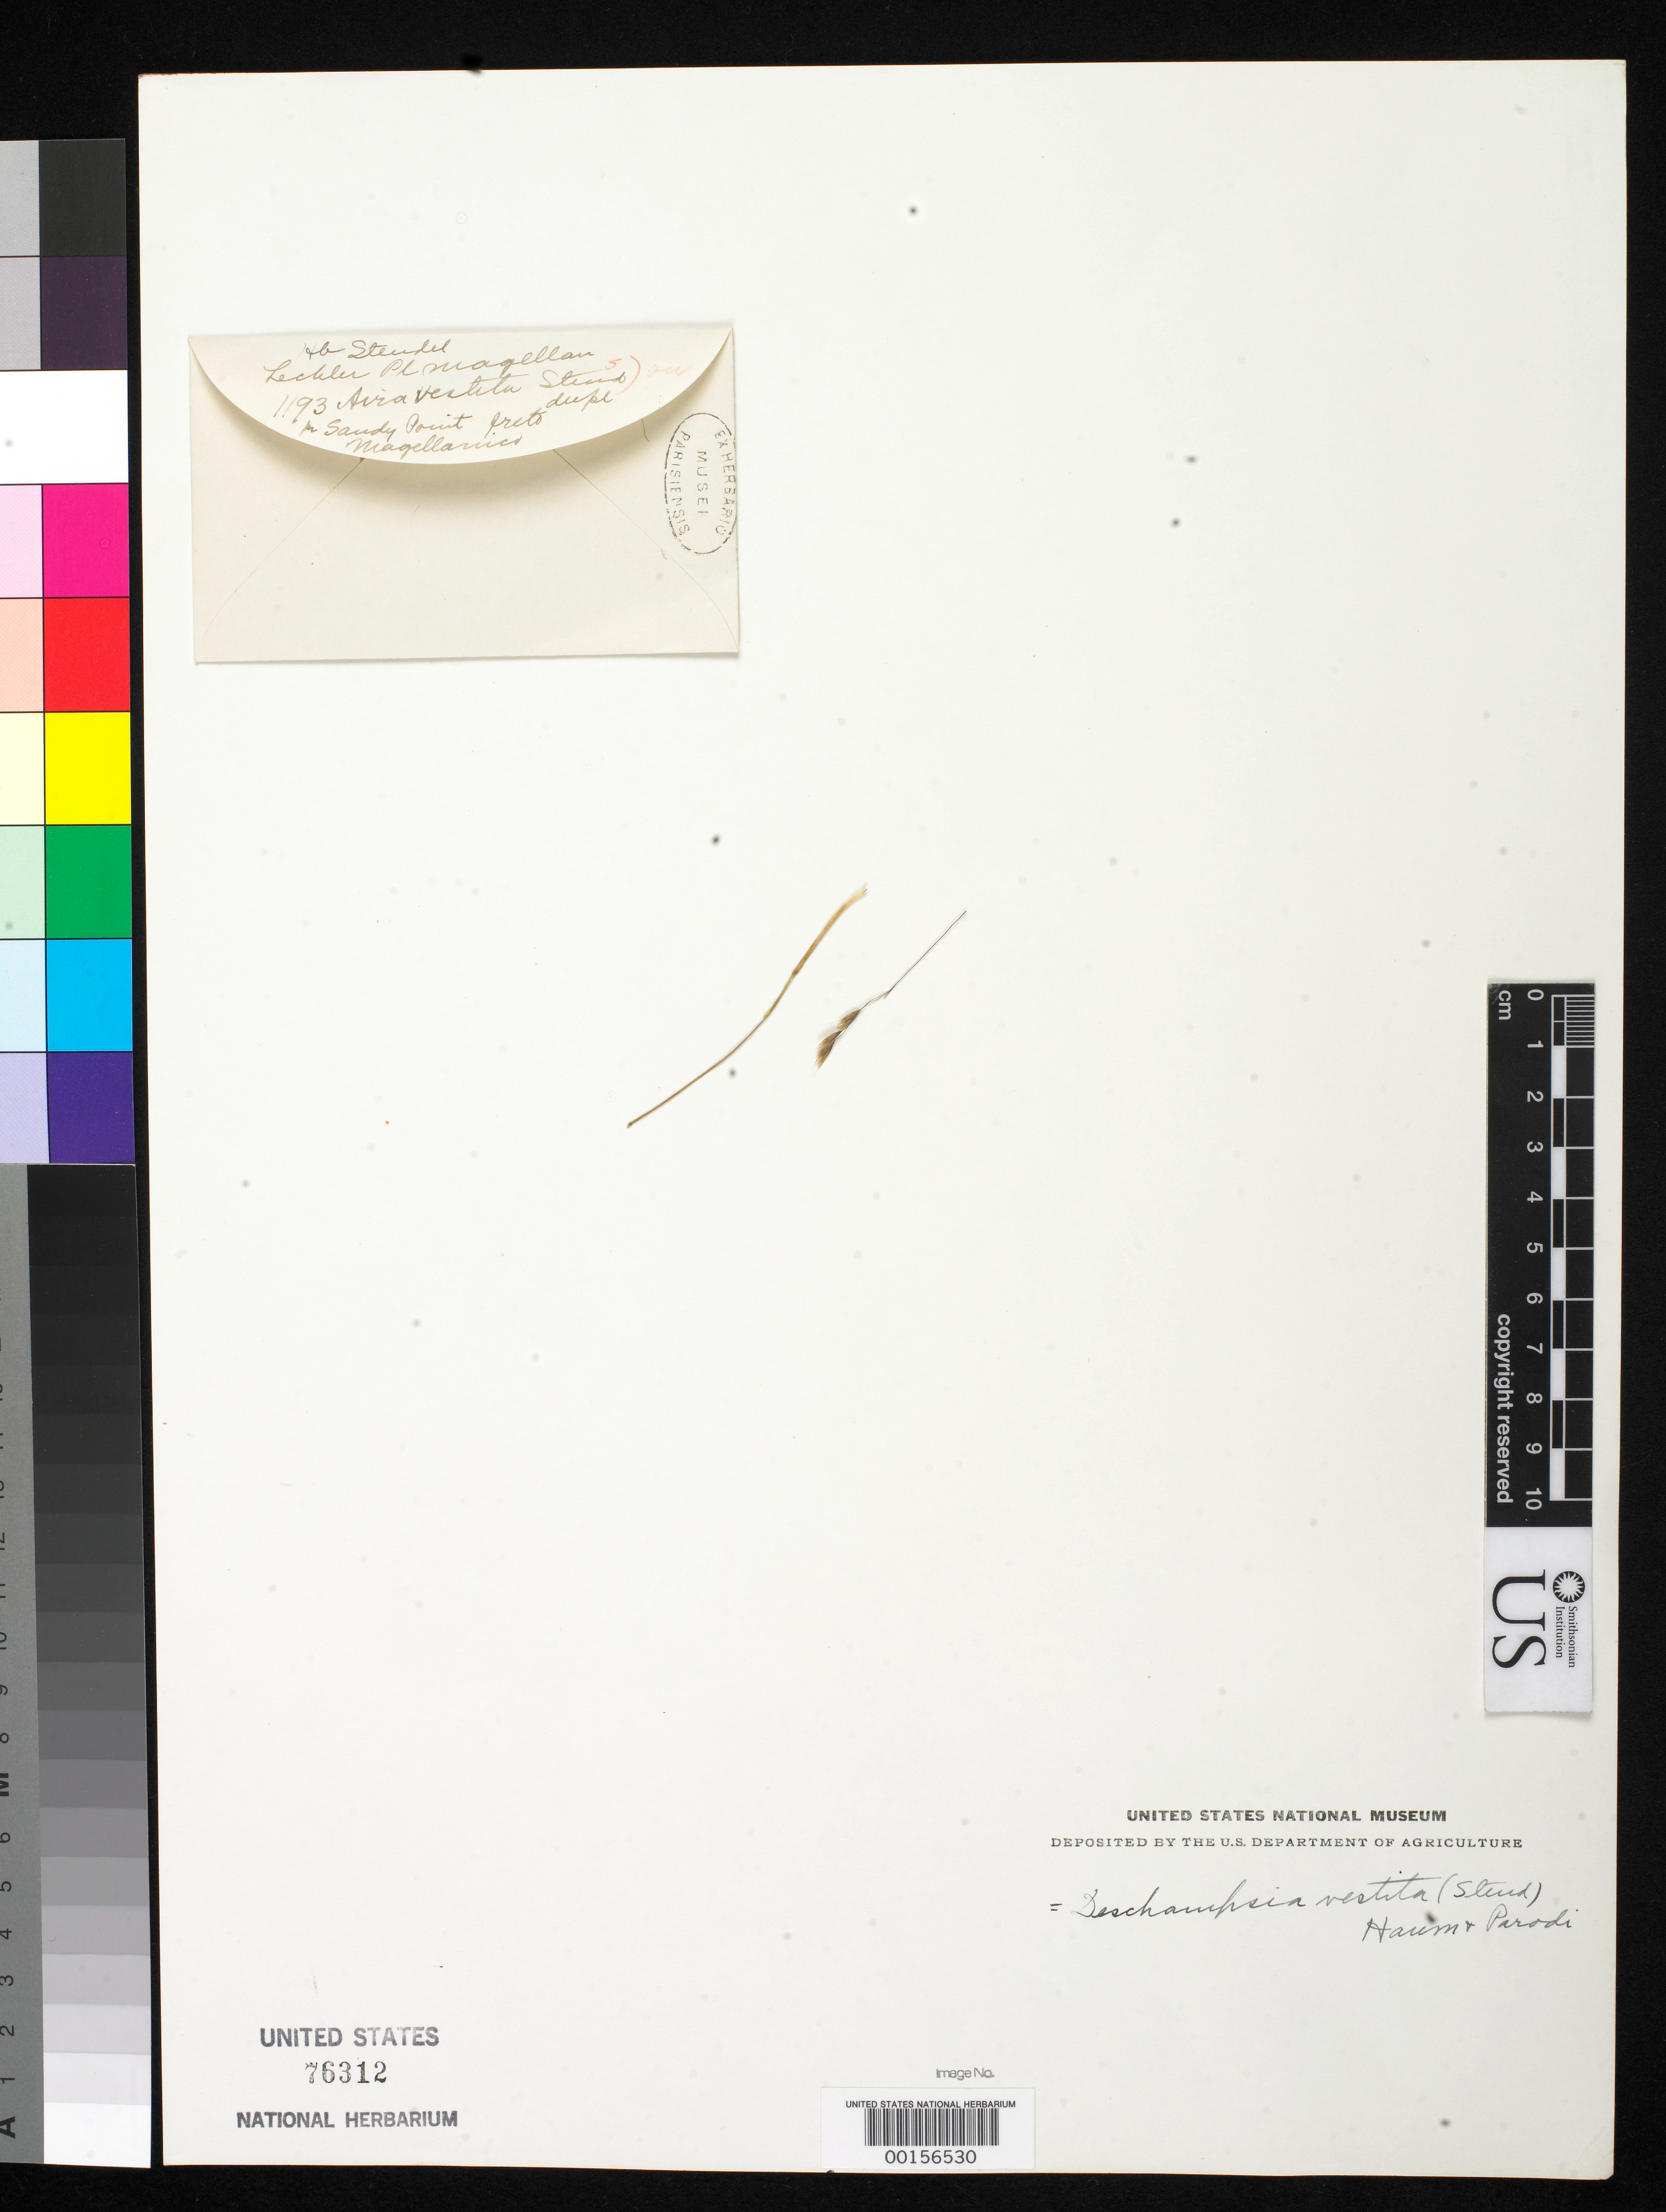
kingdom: Plantae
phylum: Tracheophyta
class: Liliopsida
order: Poales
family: Poaceae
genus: Aira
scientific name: Aira vestita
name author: Steud.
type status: Type Fragment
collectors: W. Lechler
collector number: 1193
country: Chile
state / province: Magallanes y de la Antártica Chilena (XII)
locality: Sandy Point.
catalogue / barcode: US 76312